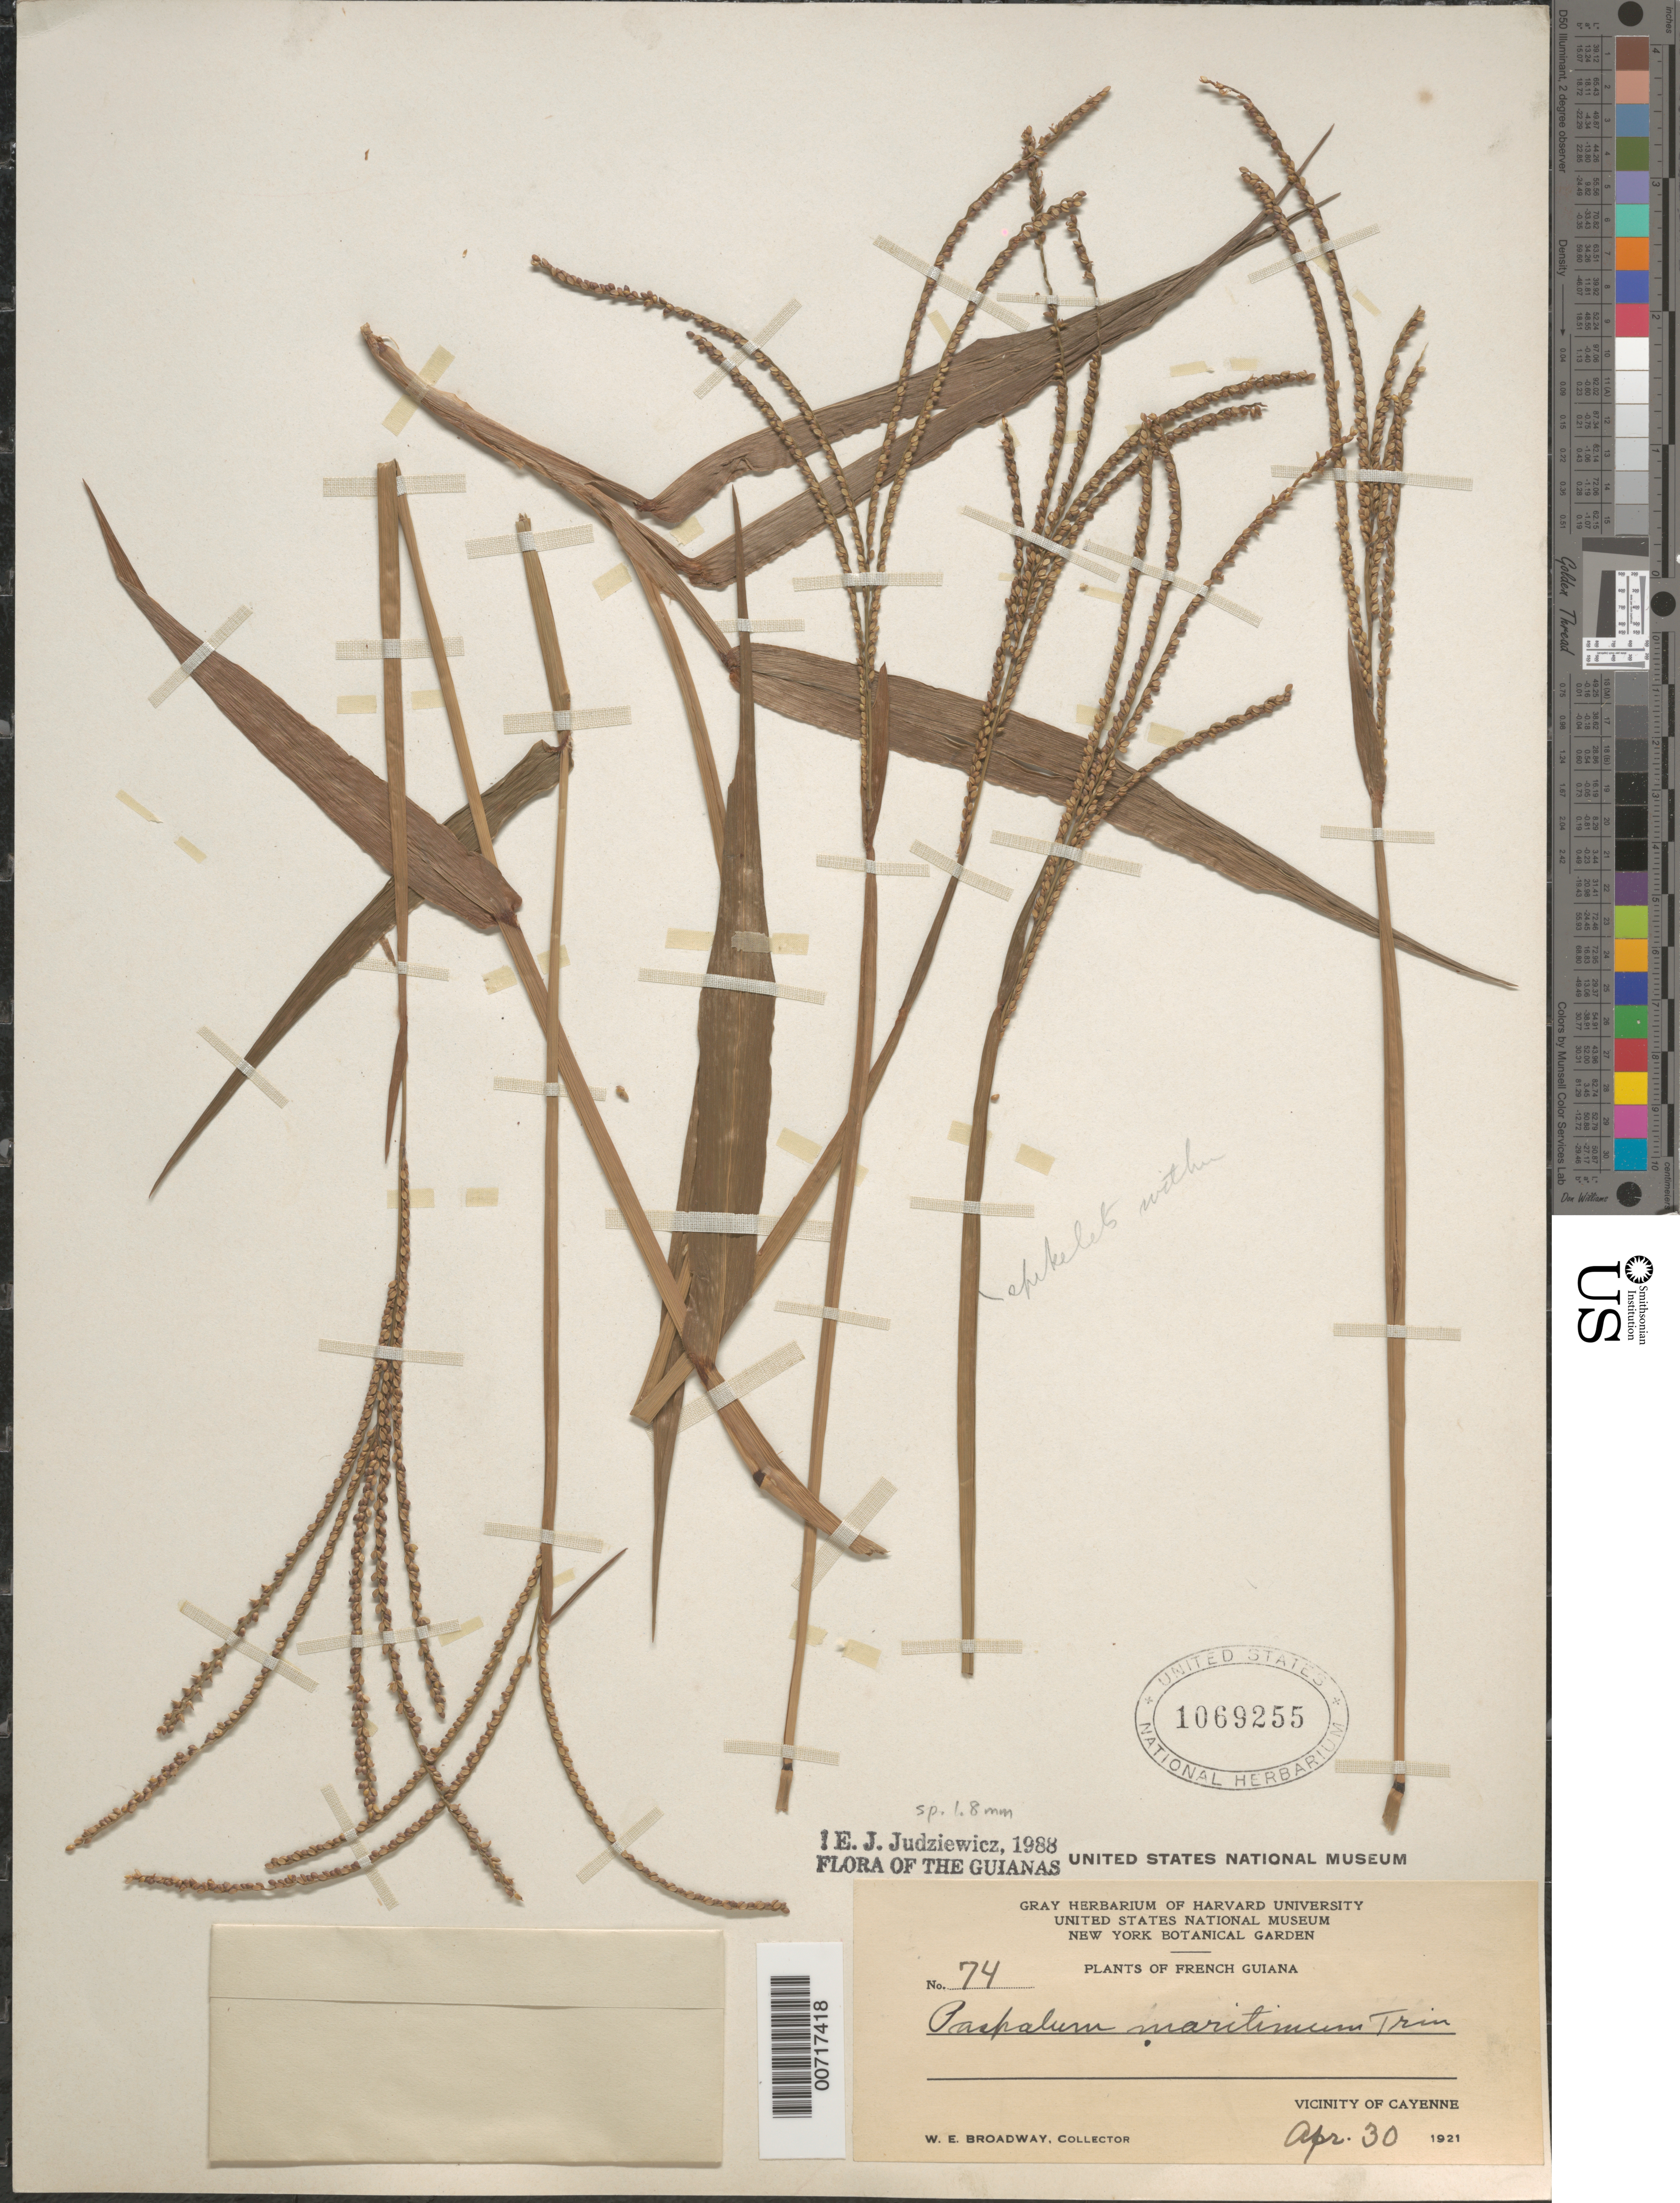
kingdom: Plantae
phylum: Tracheophyta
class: Liliopsida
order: Poales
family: Poaceae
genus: Paspalum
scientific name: Paspalum maritimum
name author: Trin.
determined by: Judziewicz, E. J.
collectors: W. E. Broadway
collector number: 74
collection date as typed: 30-Apr-21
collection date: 1921-04-30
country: French Guiana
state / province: Cayenne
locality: Cayenne, vic.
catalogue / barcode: US 1069255